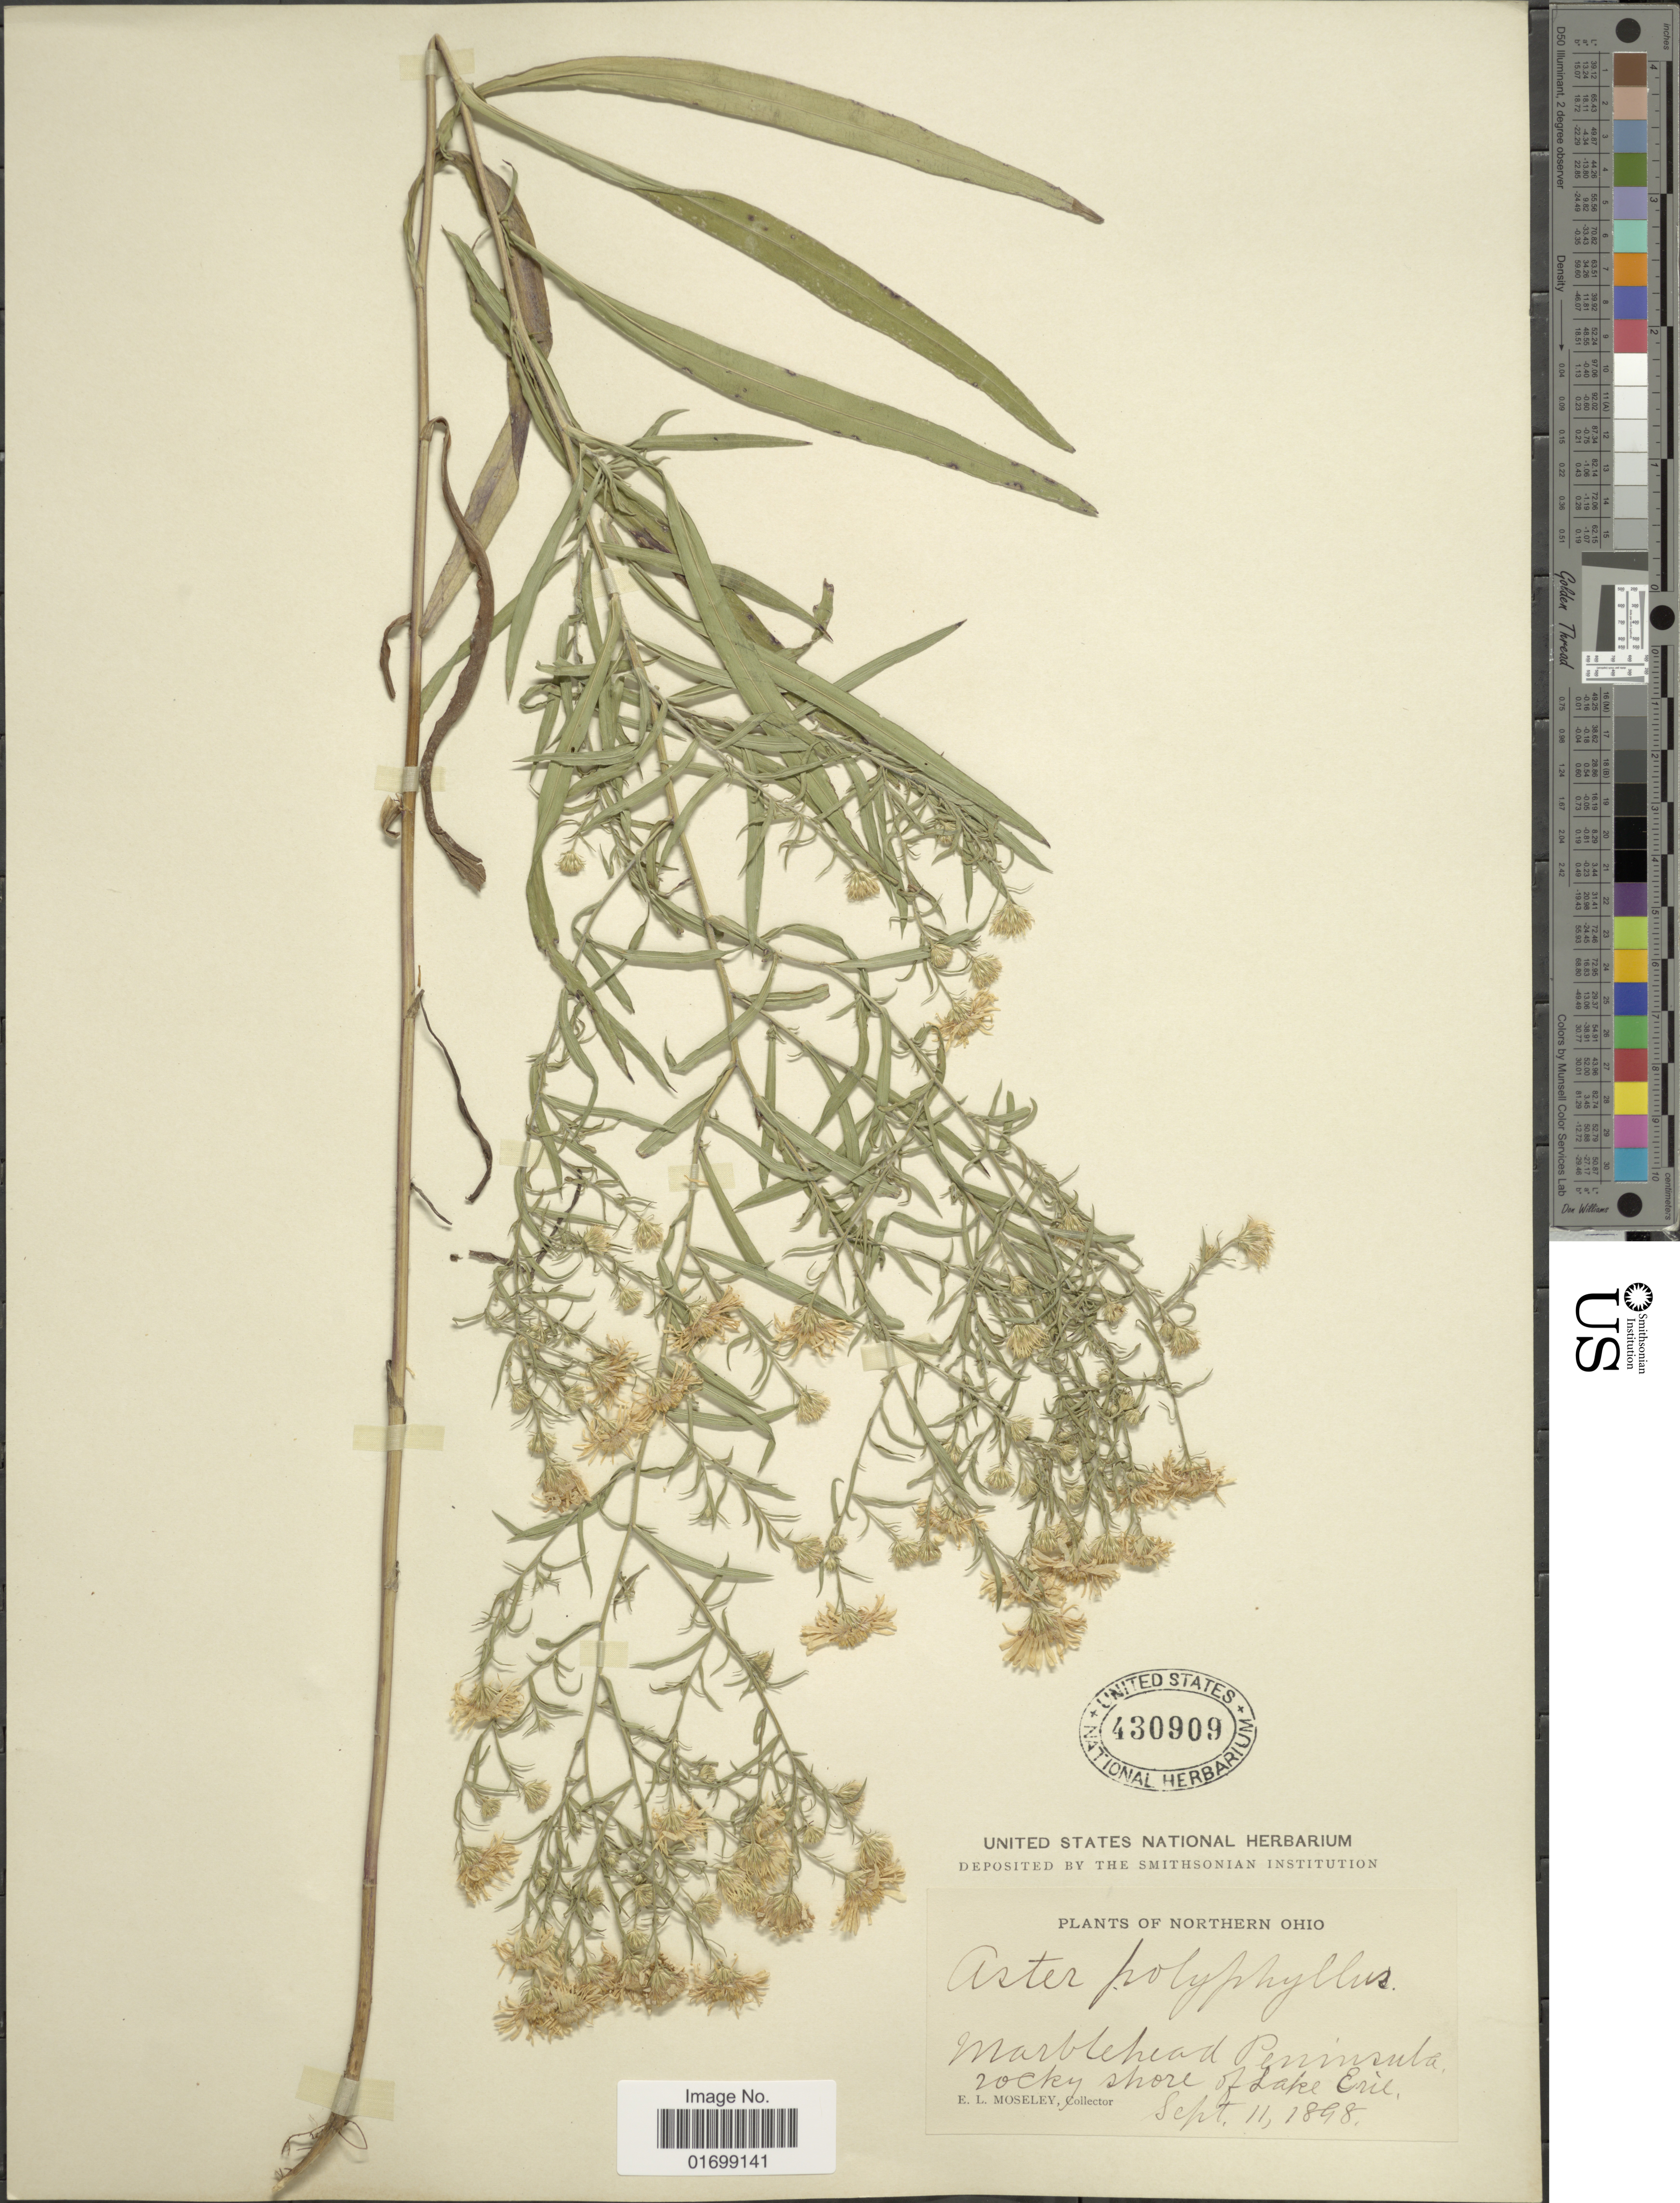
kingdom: Plantae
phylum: Tracheophyta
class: Magnoliopsida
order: Asterales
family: Asteraceae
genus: Symphyotrichum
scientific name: Symphyotrichum pilosum var. pringlei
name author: (A. Gray) G.L. Nesom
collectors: E. Moseley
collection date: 1898-09-11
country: United States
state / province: Ohio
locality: Northern Ohio, Marblehead Peninsula, rocky shore of Lake Erie.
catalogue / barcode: US 430909